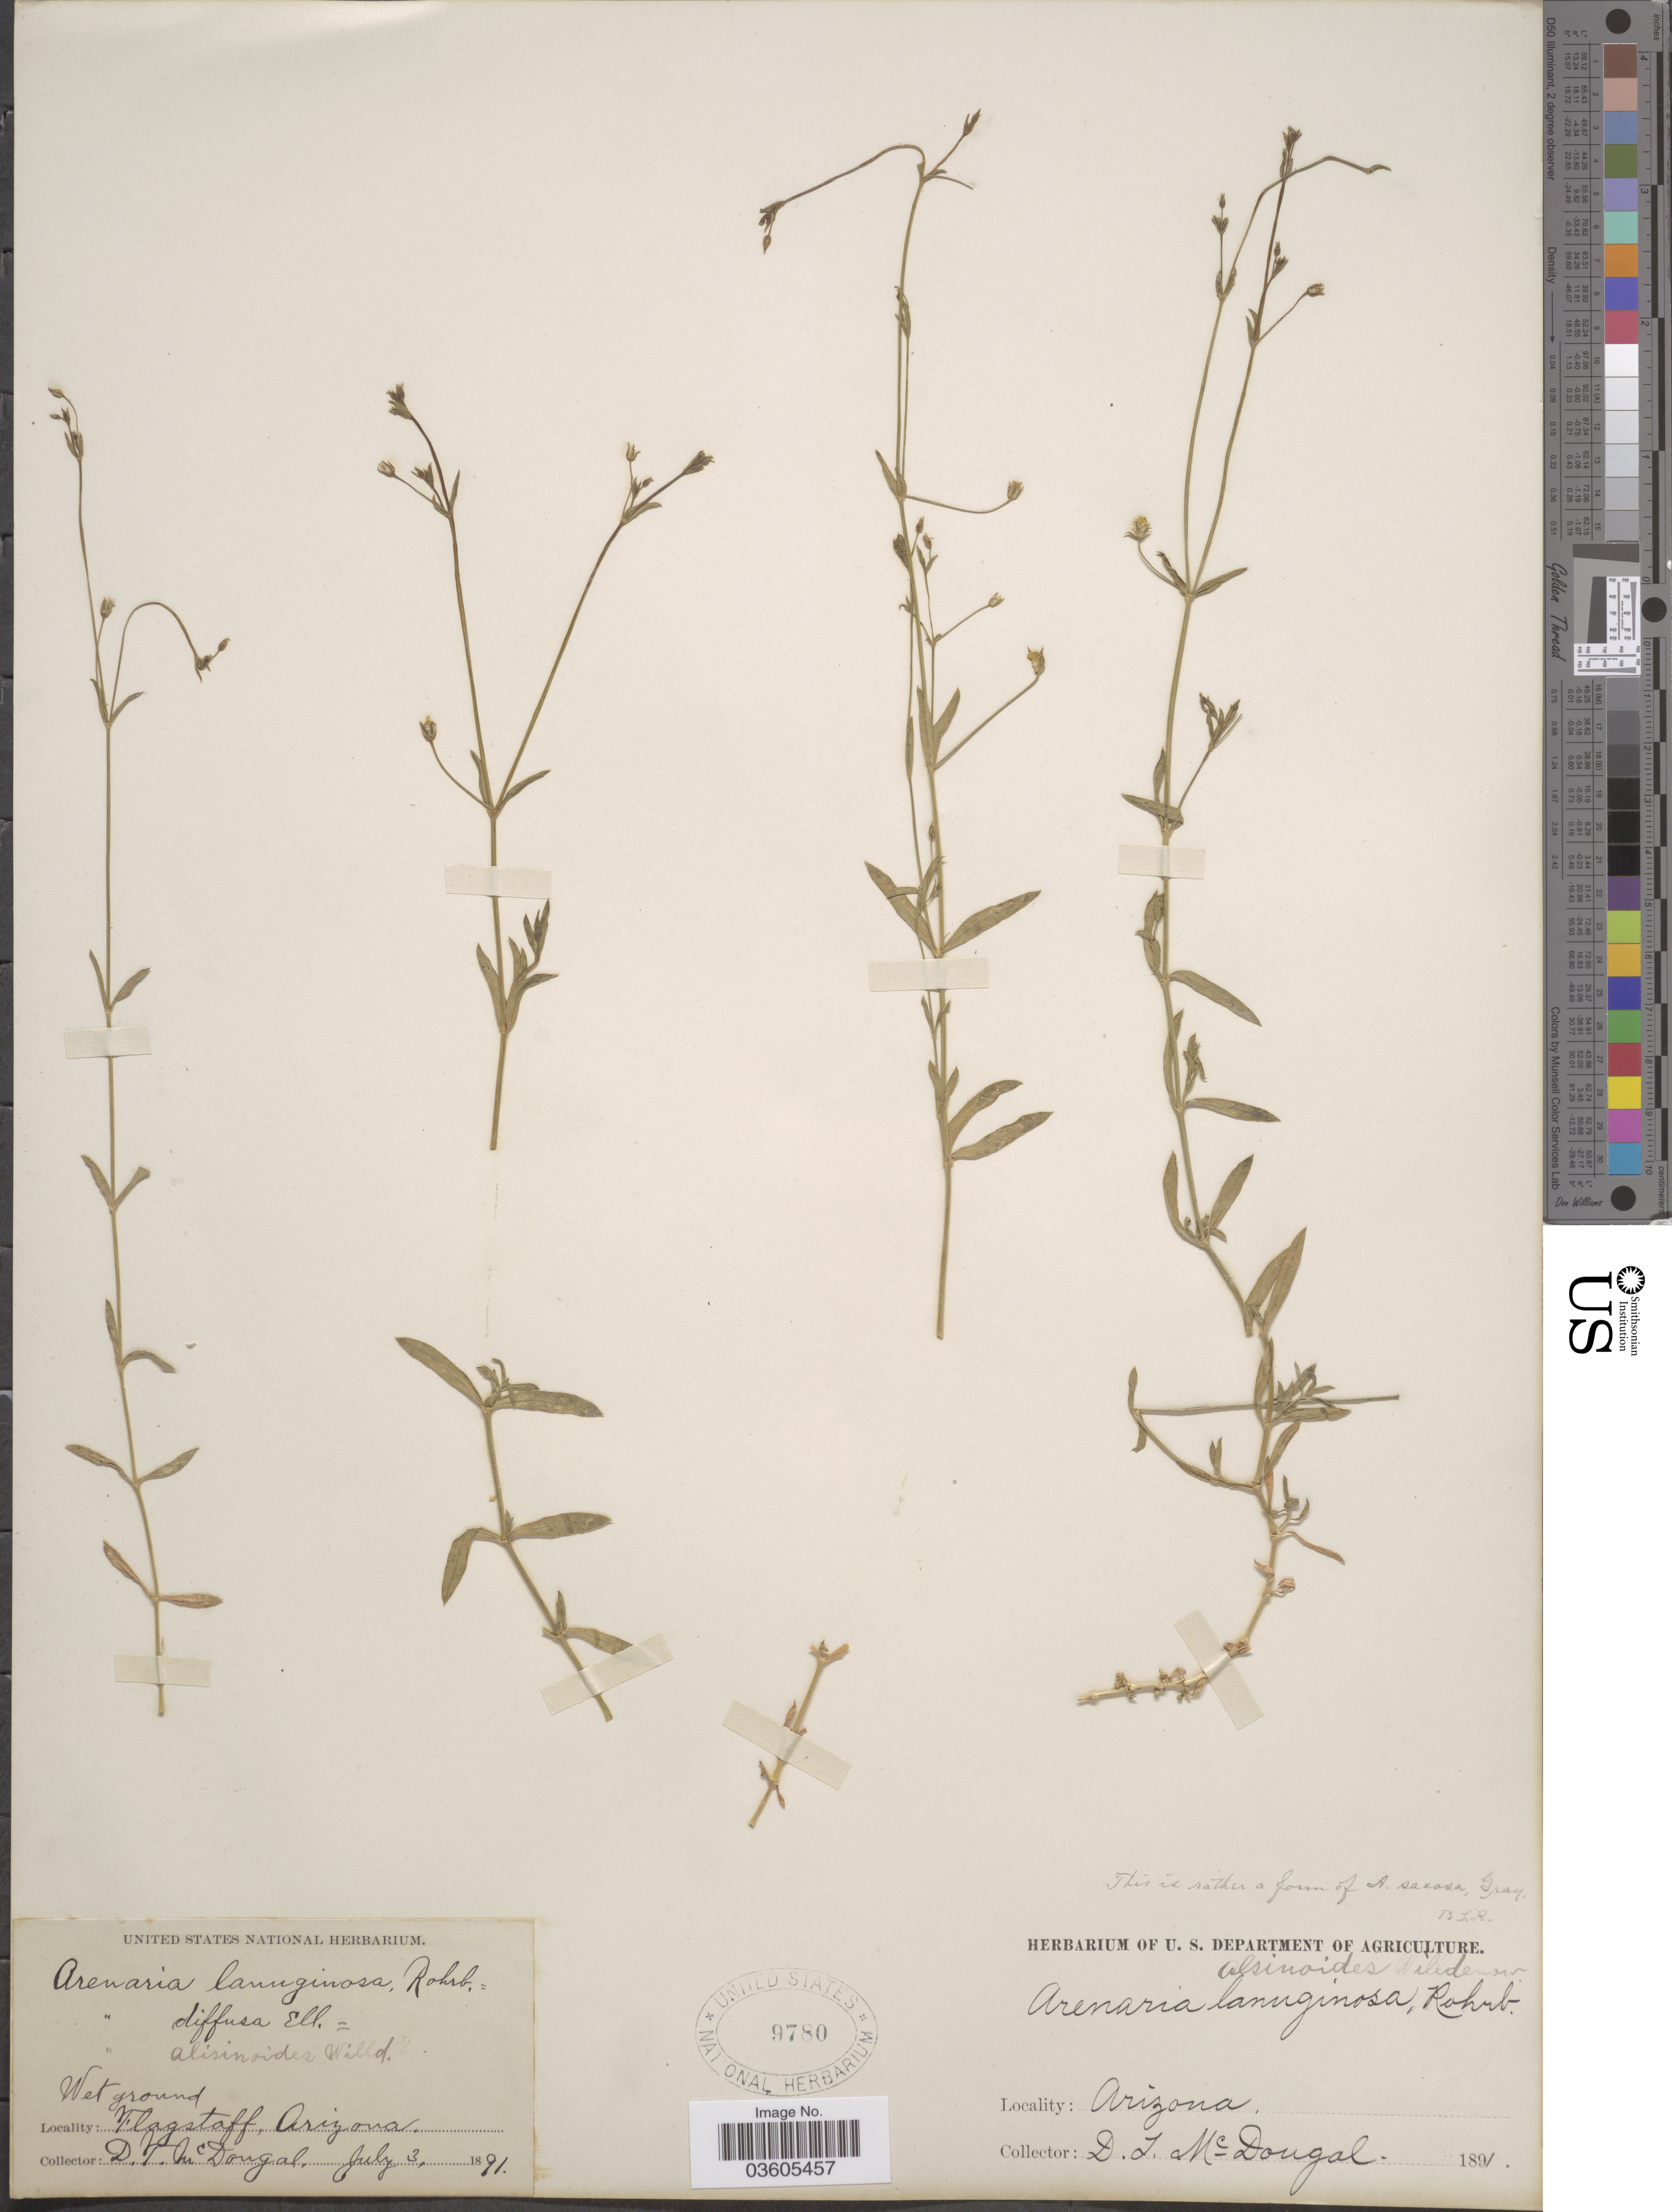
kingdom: Plantae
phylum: Tracheophyta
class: Magnoliopsida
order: Caryophyllales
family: Caryophyllaceae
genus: Arenaria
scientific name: Arenaria confusa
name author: Rydb.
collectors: D. McDougal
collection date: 1891-07-03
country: United States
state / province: Arizona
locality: Flagstaff.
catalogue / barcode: US 9780